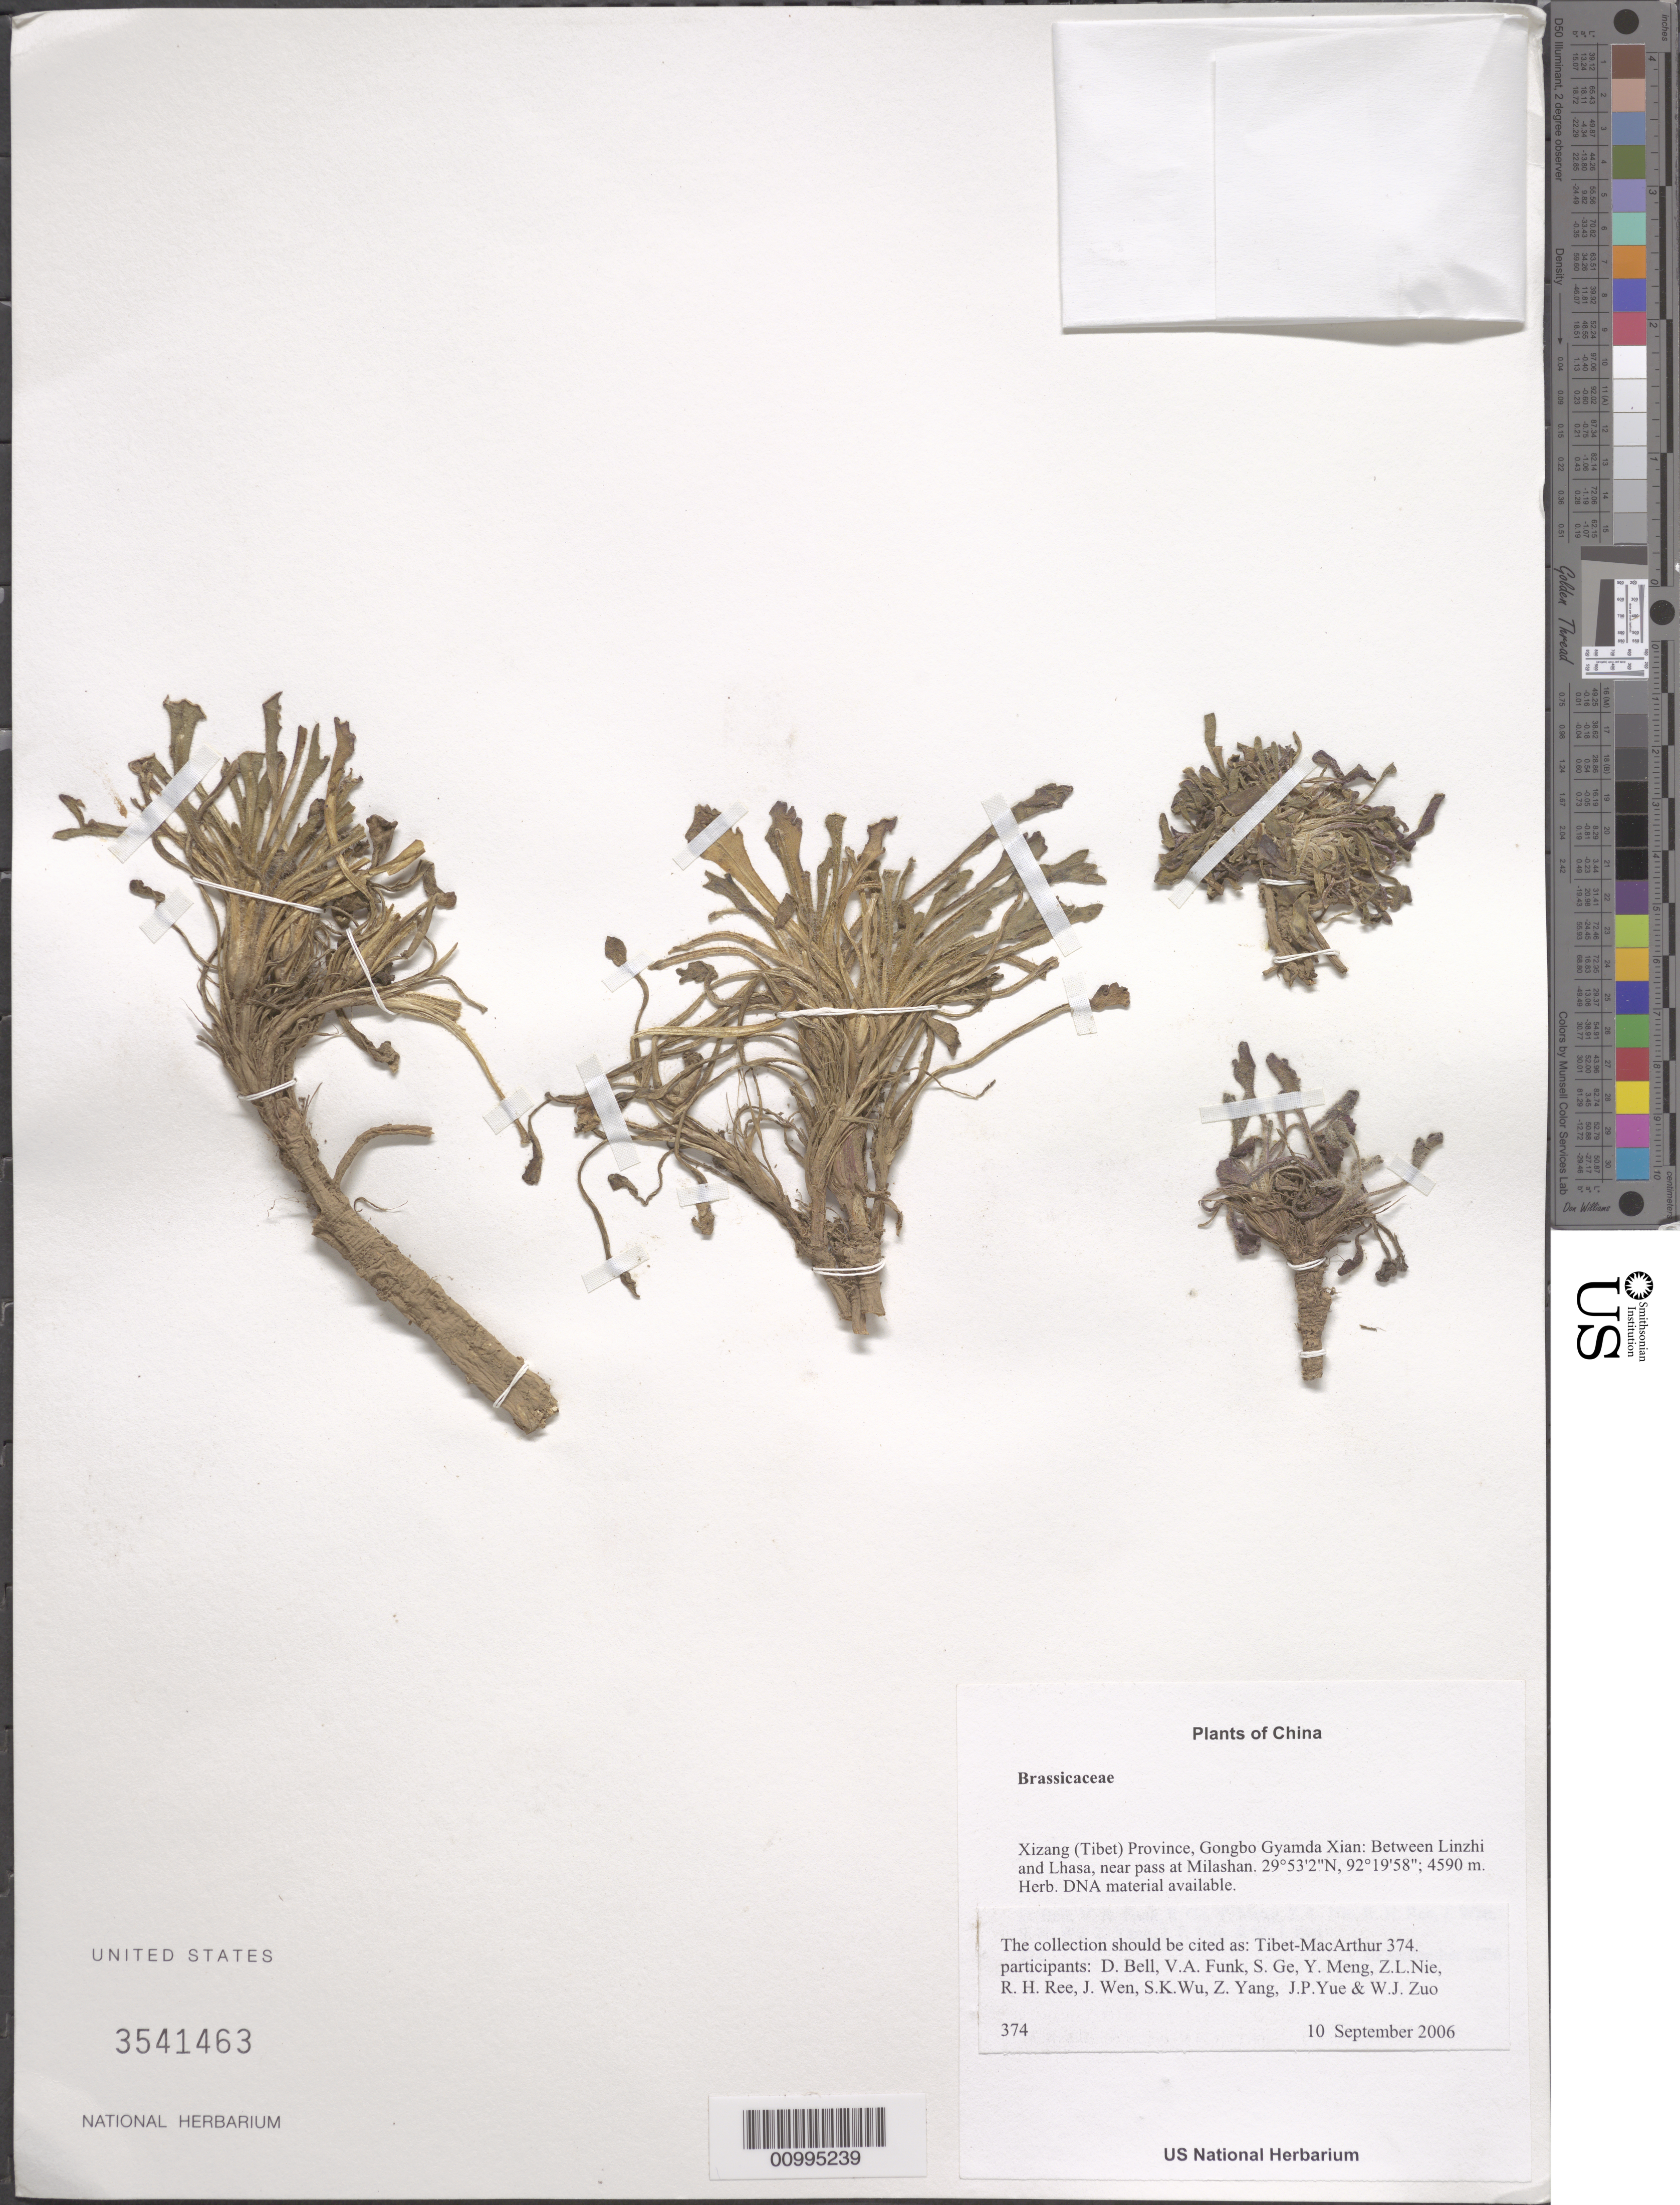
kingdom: Plantae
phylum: Tracheophyta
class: Magnoliopsida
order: Brassicales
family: Brassicaceae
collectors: Tibet-MacArthur, D. A. Bell, V. Funk, S. Ge, Y. Meng, Z. Nie, R. Ree, J. Wen, S. K. Wu, Z. Yang, J. Yue & W. Zuo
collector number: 374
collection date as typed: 10 Sep 2006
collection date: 2006-09-10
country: China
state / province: Xizang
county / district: Gongbo Gyamda Xian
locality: Between Linzhi and Lhasa, near pass at Milashan.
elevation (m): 4590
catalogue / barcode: US 3541463